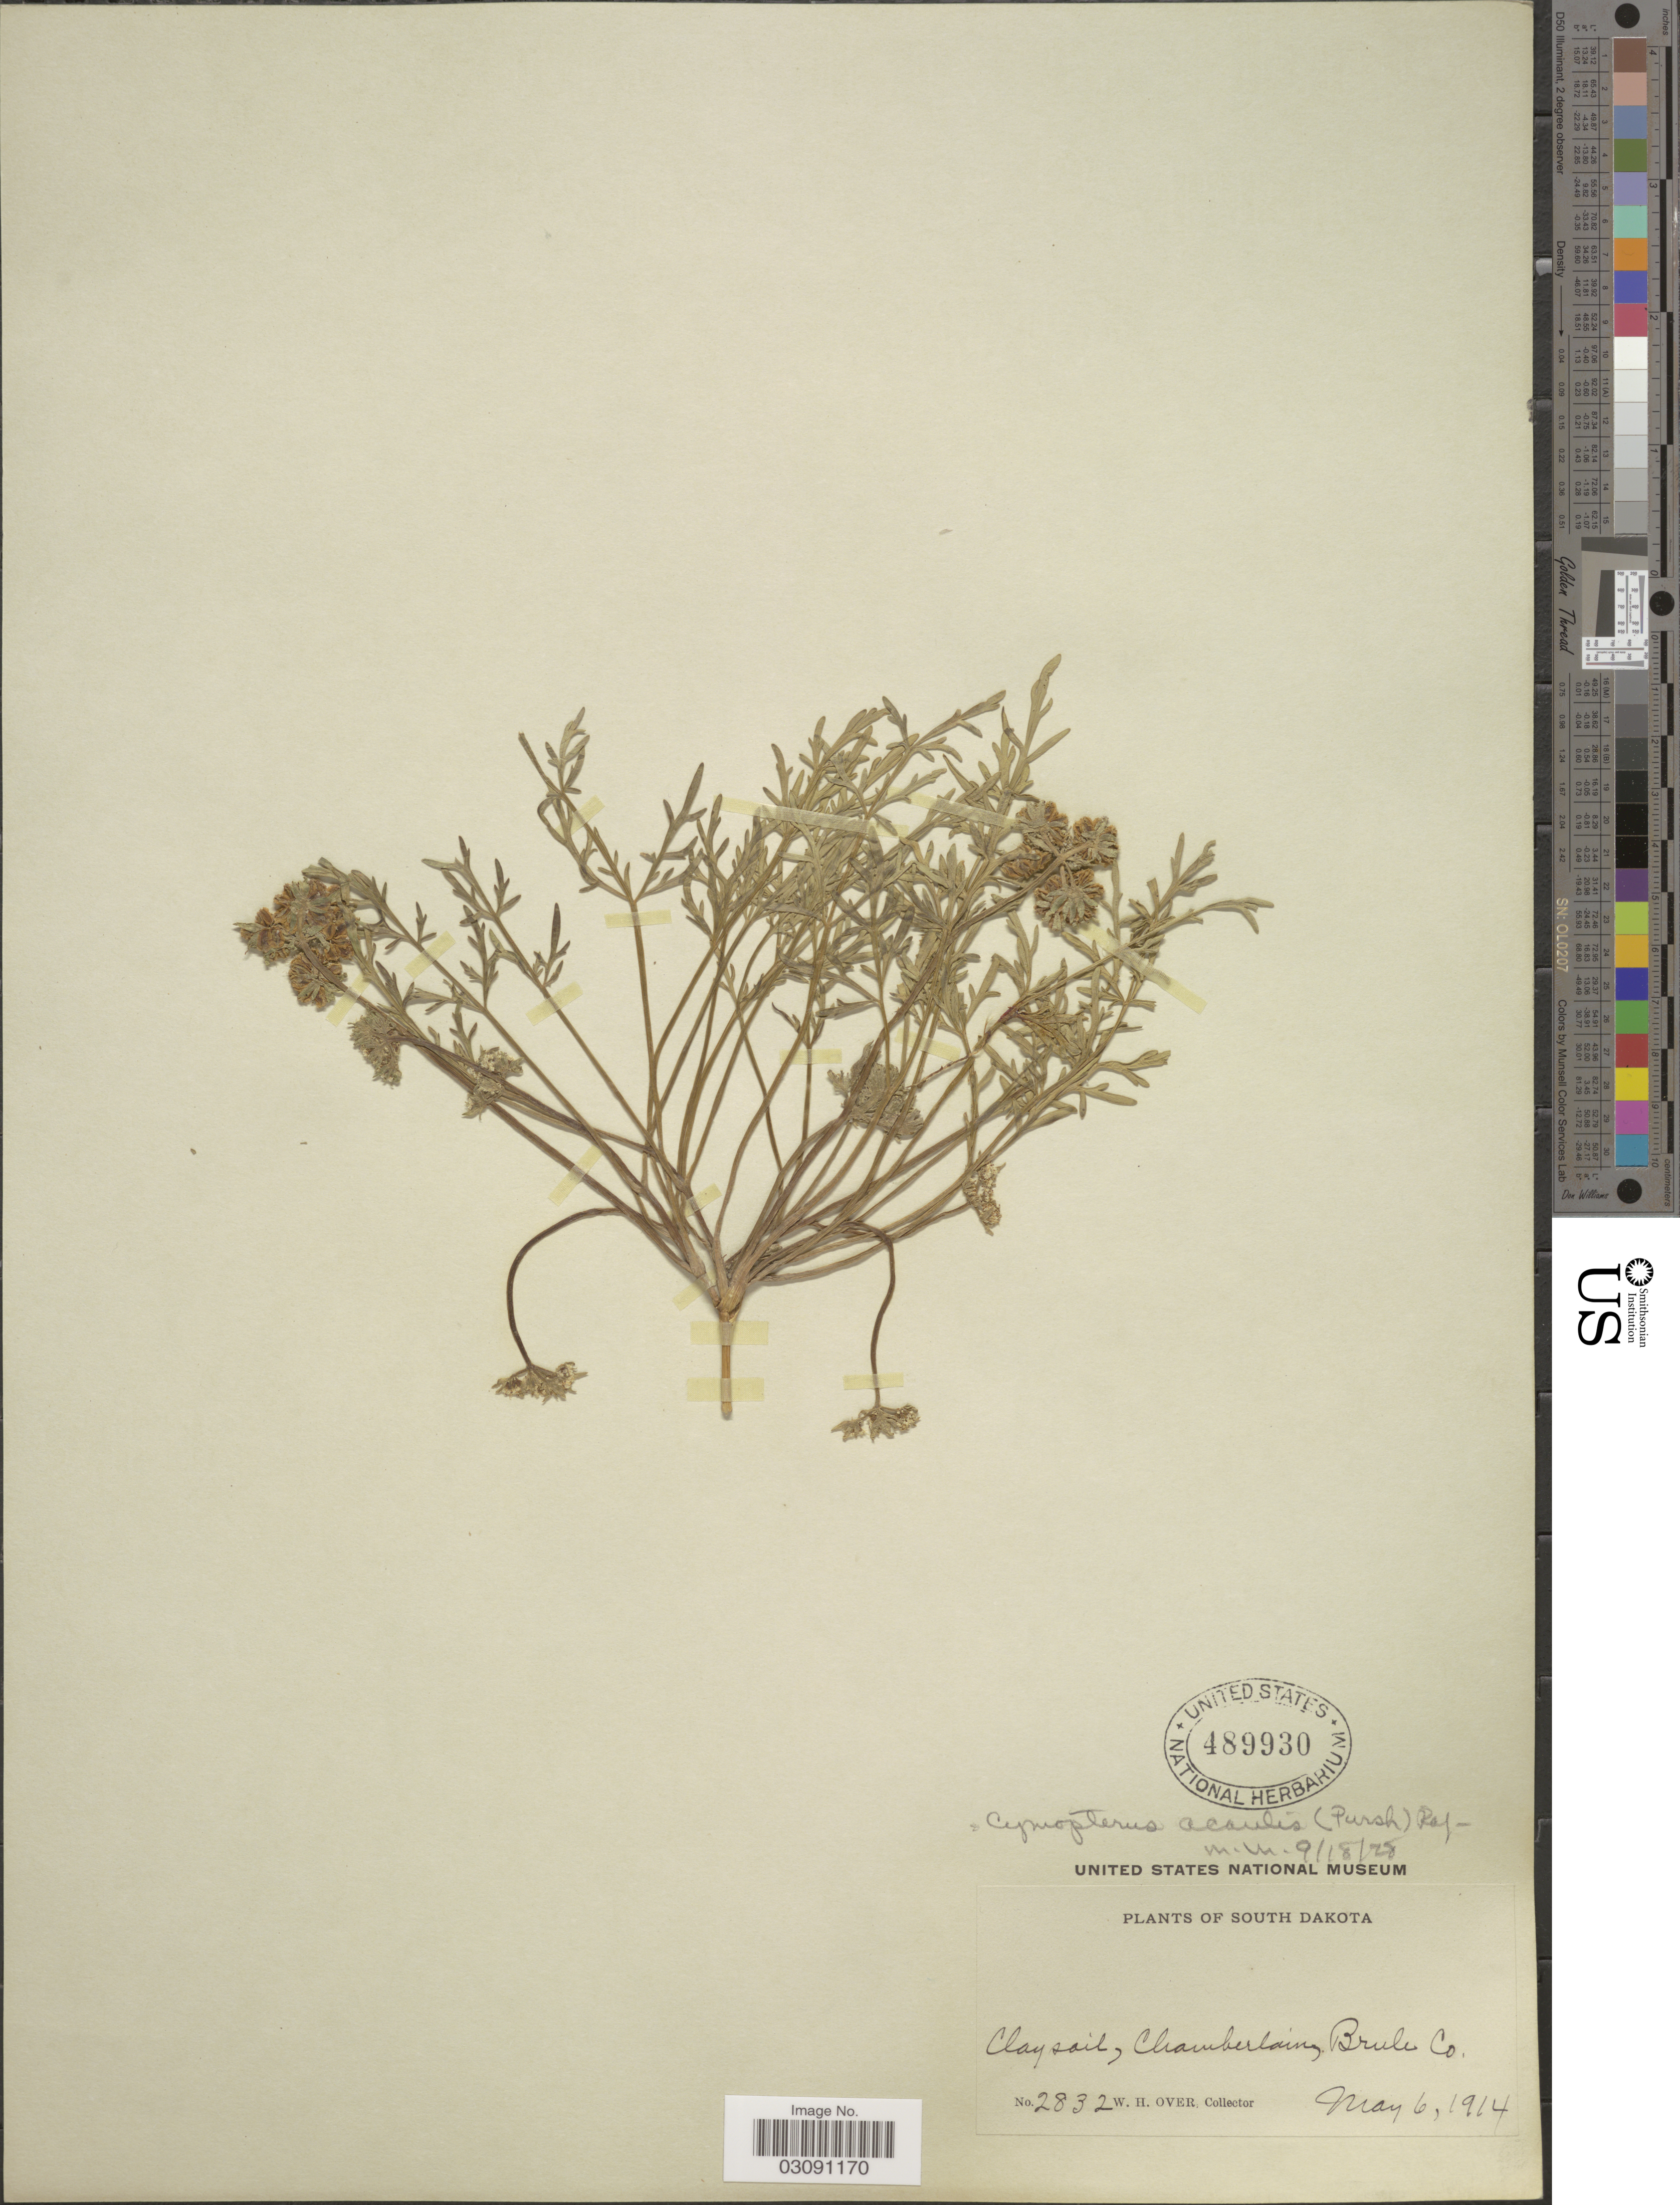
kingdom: Plantae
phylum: Tracheophyta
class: Magnoliopsida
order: Apiales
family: Apiaceae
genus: Cymopterus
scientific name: Cymopterus acaulis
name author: (Pursh) Raf.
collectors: W. Over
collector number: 2832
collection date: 1914-05-06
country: United States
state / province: South Dakota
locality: Clay soil, Chamberlain, Brule Co.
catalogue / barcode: US 489930